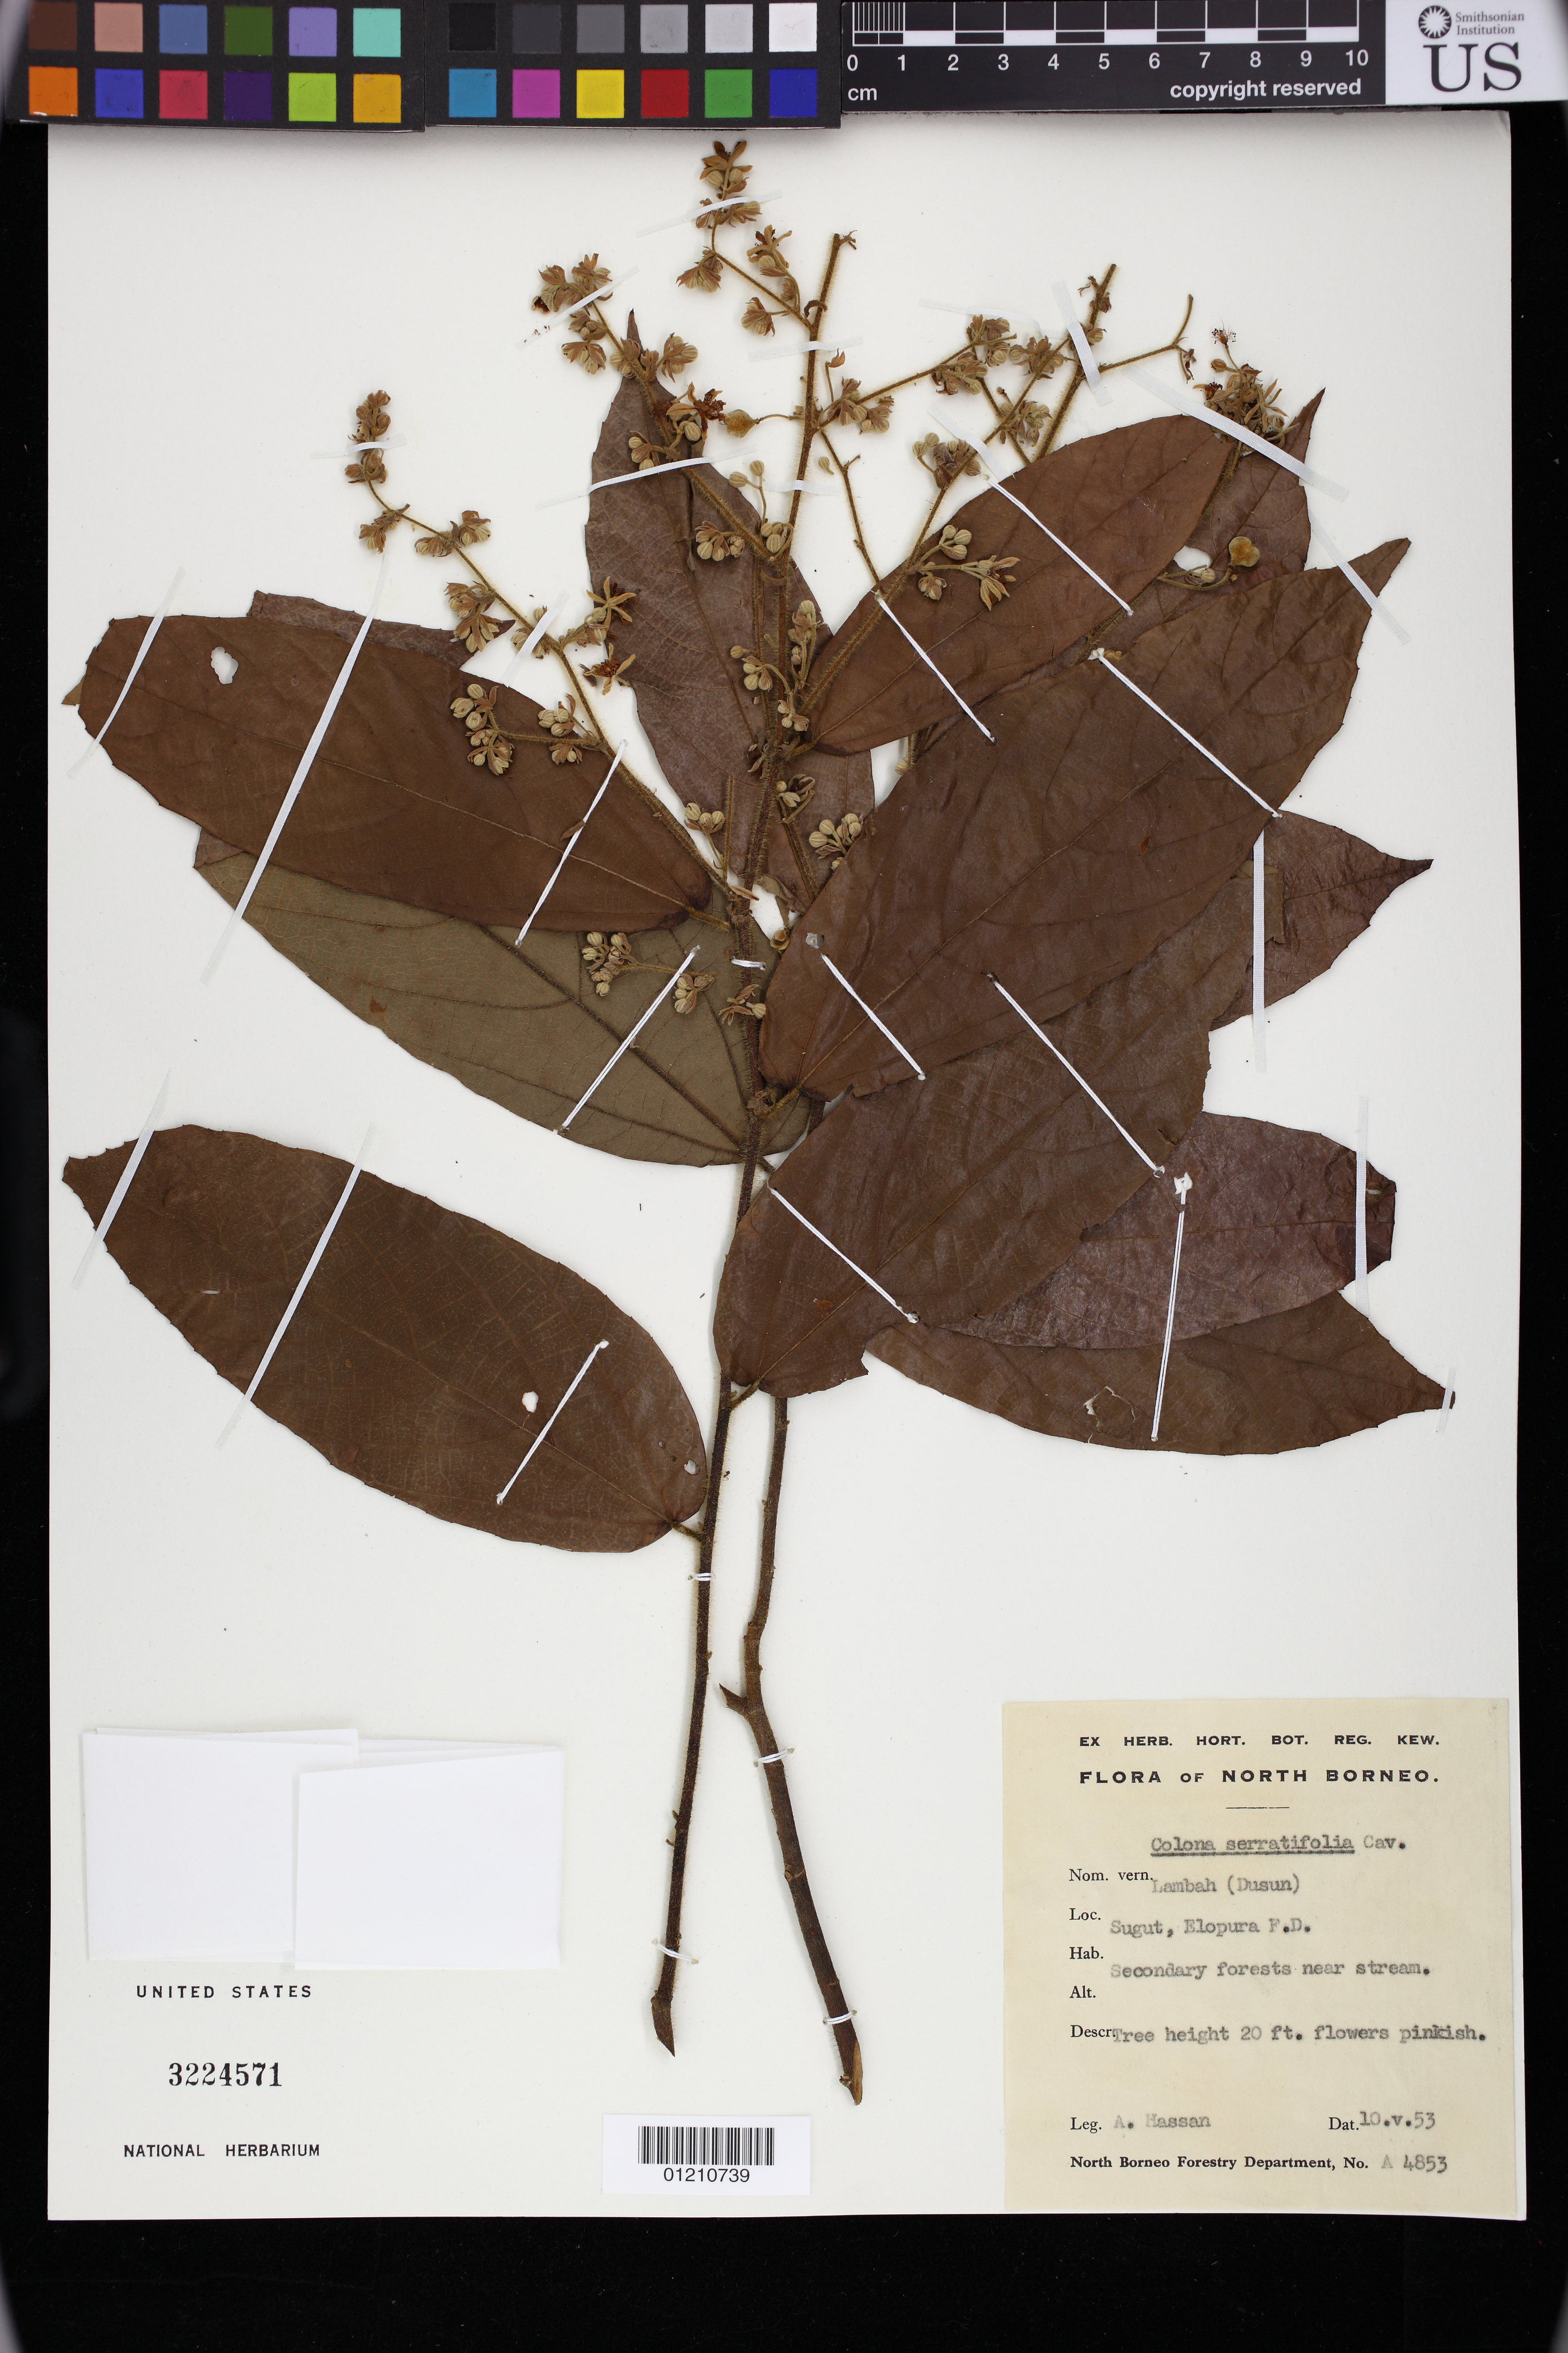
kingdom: Plantae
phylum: Tracheophyta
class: Magnoliopsida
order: Malvales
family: Malvaceae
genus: Colona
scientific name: Colona serratifolia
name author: Cav.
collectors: A. Hassan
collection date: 1953-05-10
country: Malaysia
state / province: Sabah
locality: Sugut, Sandakan (Elopura) F.D.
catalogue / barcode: US 3224571